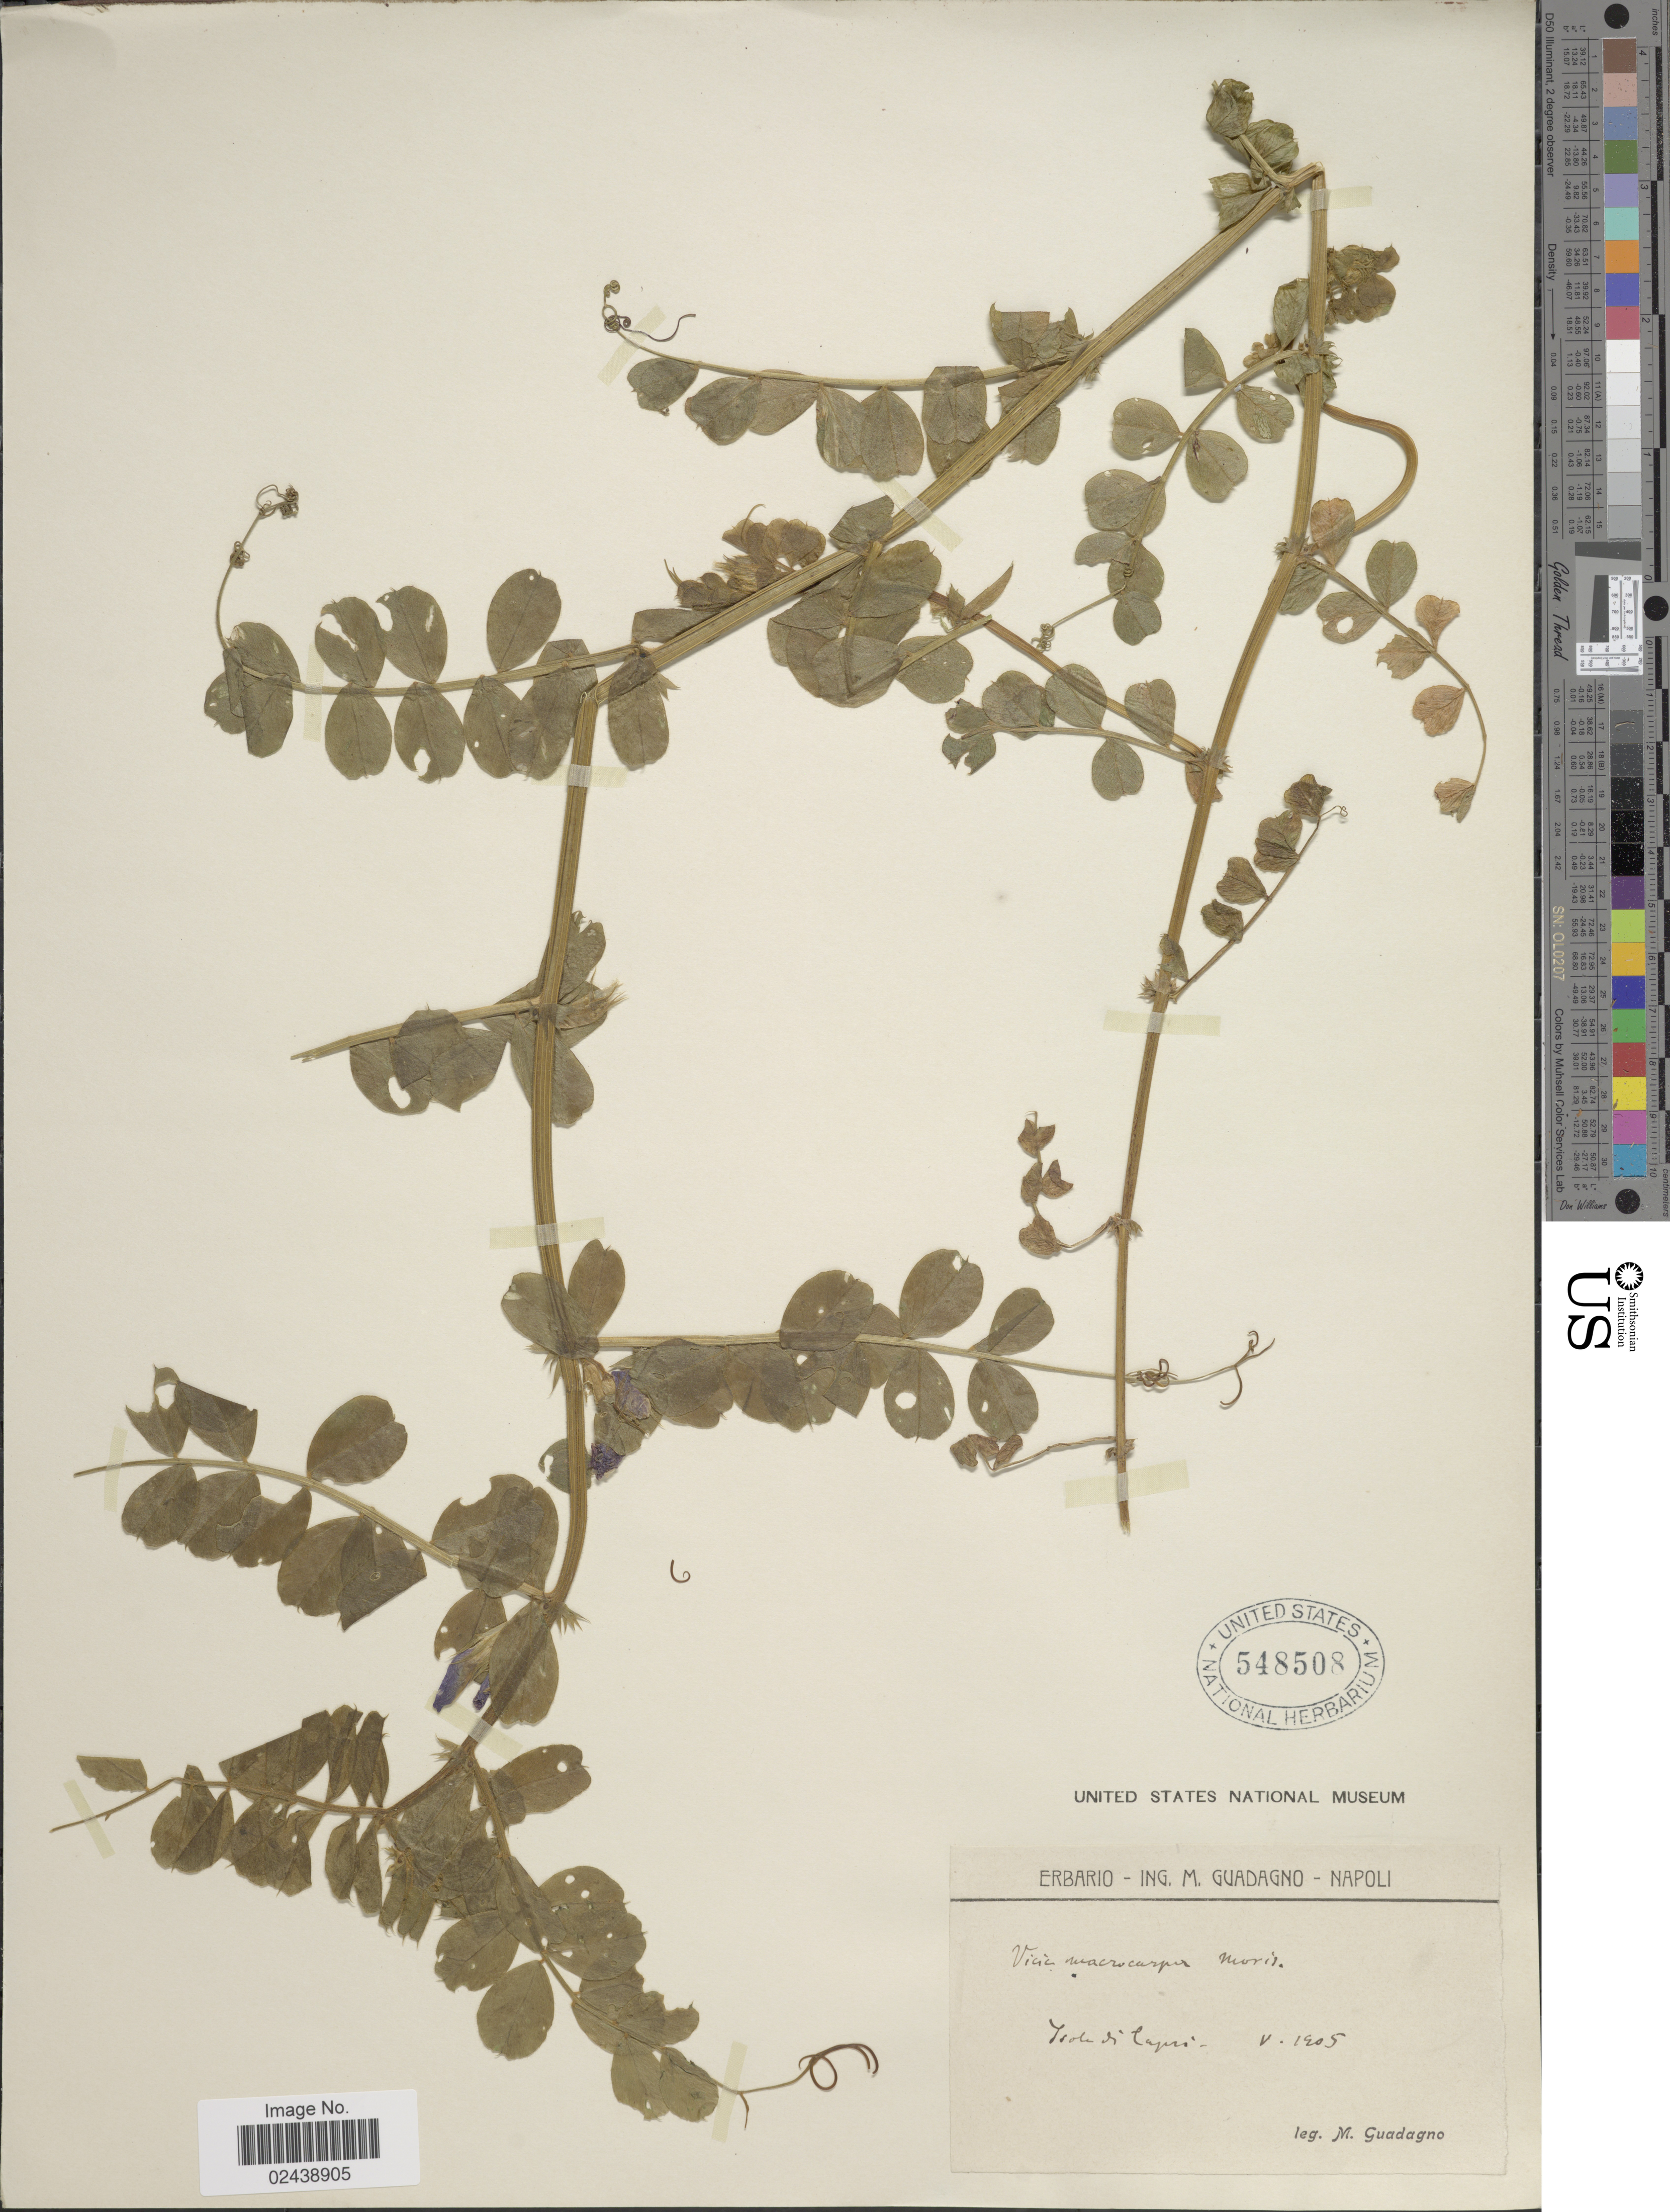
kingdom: Plantae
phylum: Tracheophyta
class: Magnoliopsida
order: Fabales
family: Fabaceae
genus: Vicia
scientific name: Vicia macrocarpa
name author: Bertol.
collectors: M. Guadagno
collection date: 1905-05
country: Italy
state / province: Campania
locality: Isola di Capri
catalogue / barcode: US 548508